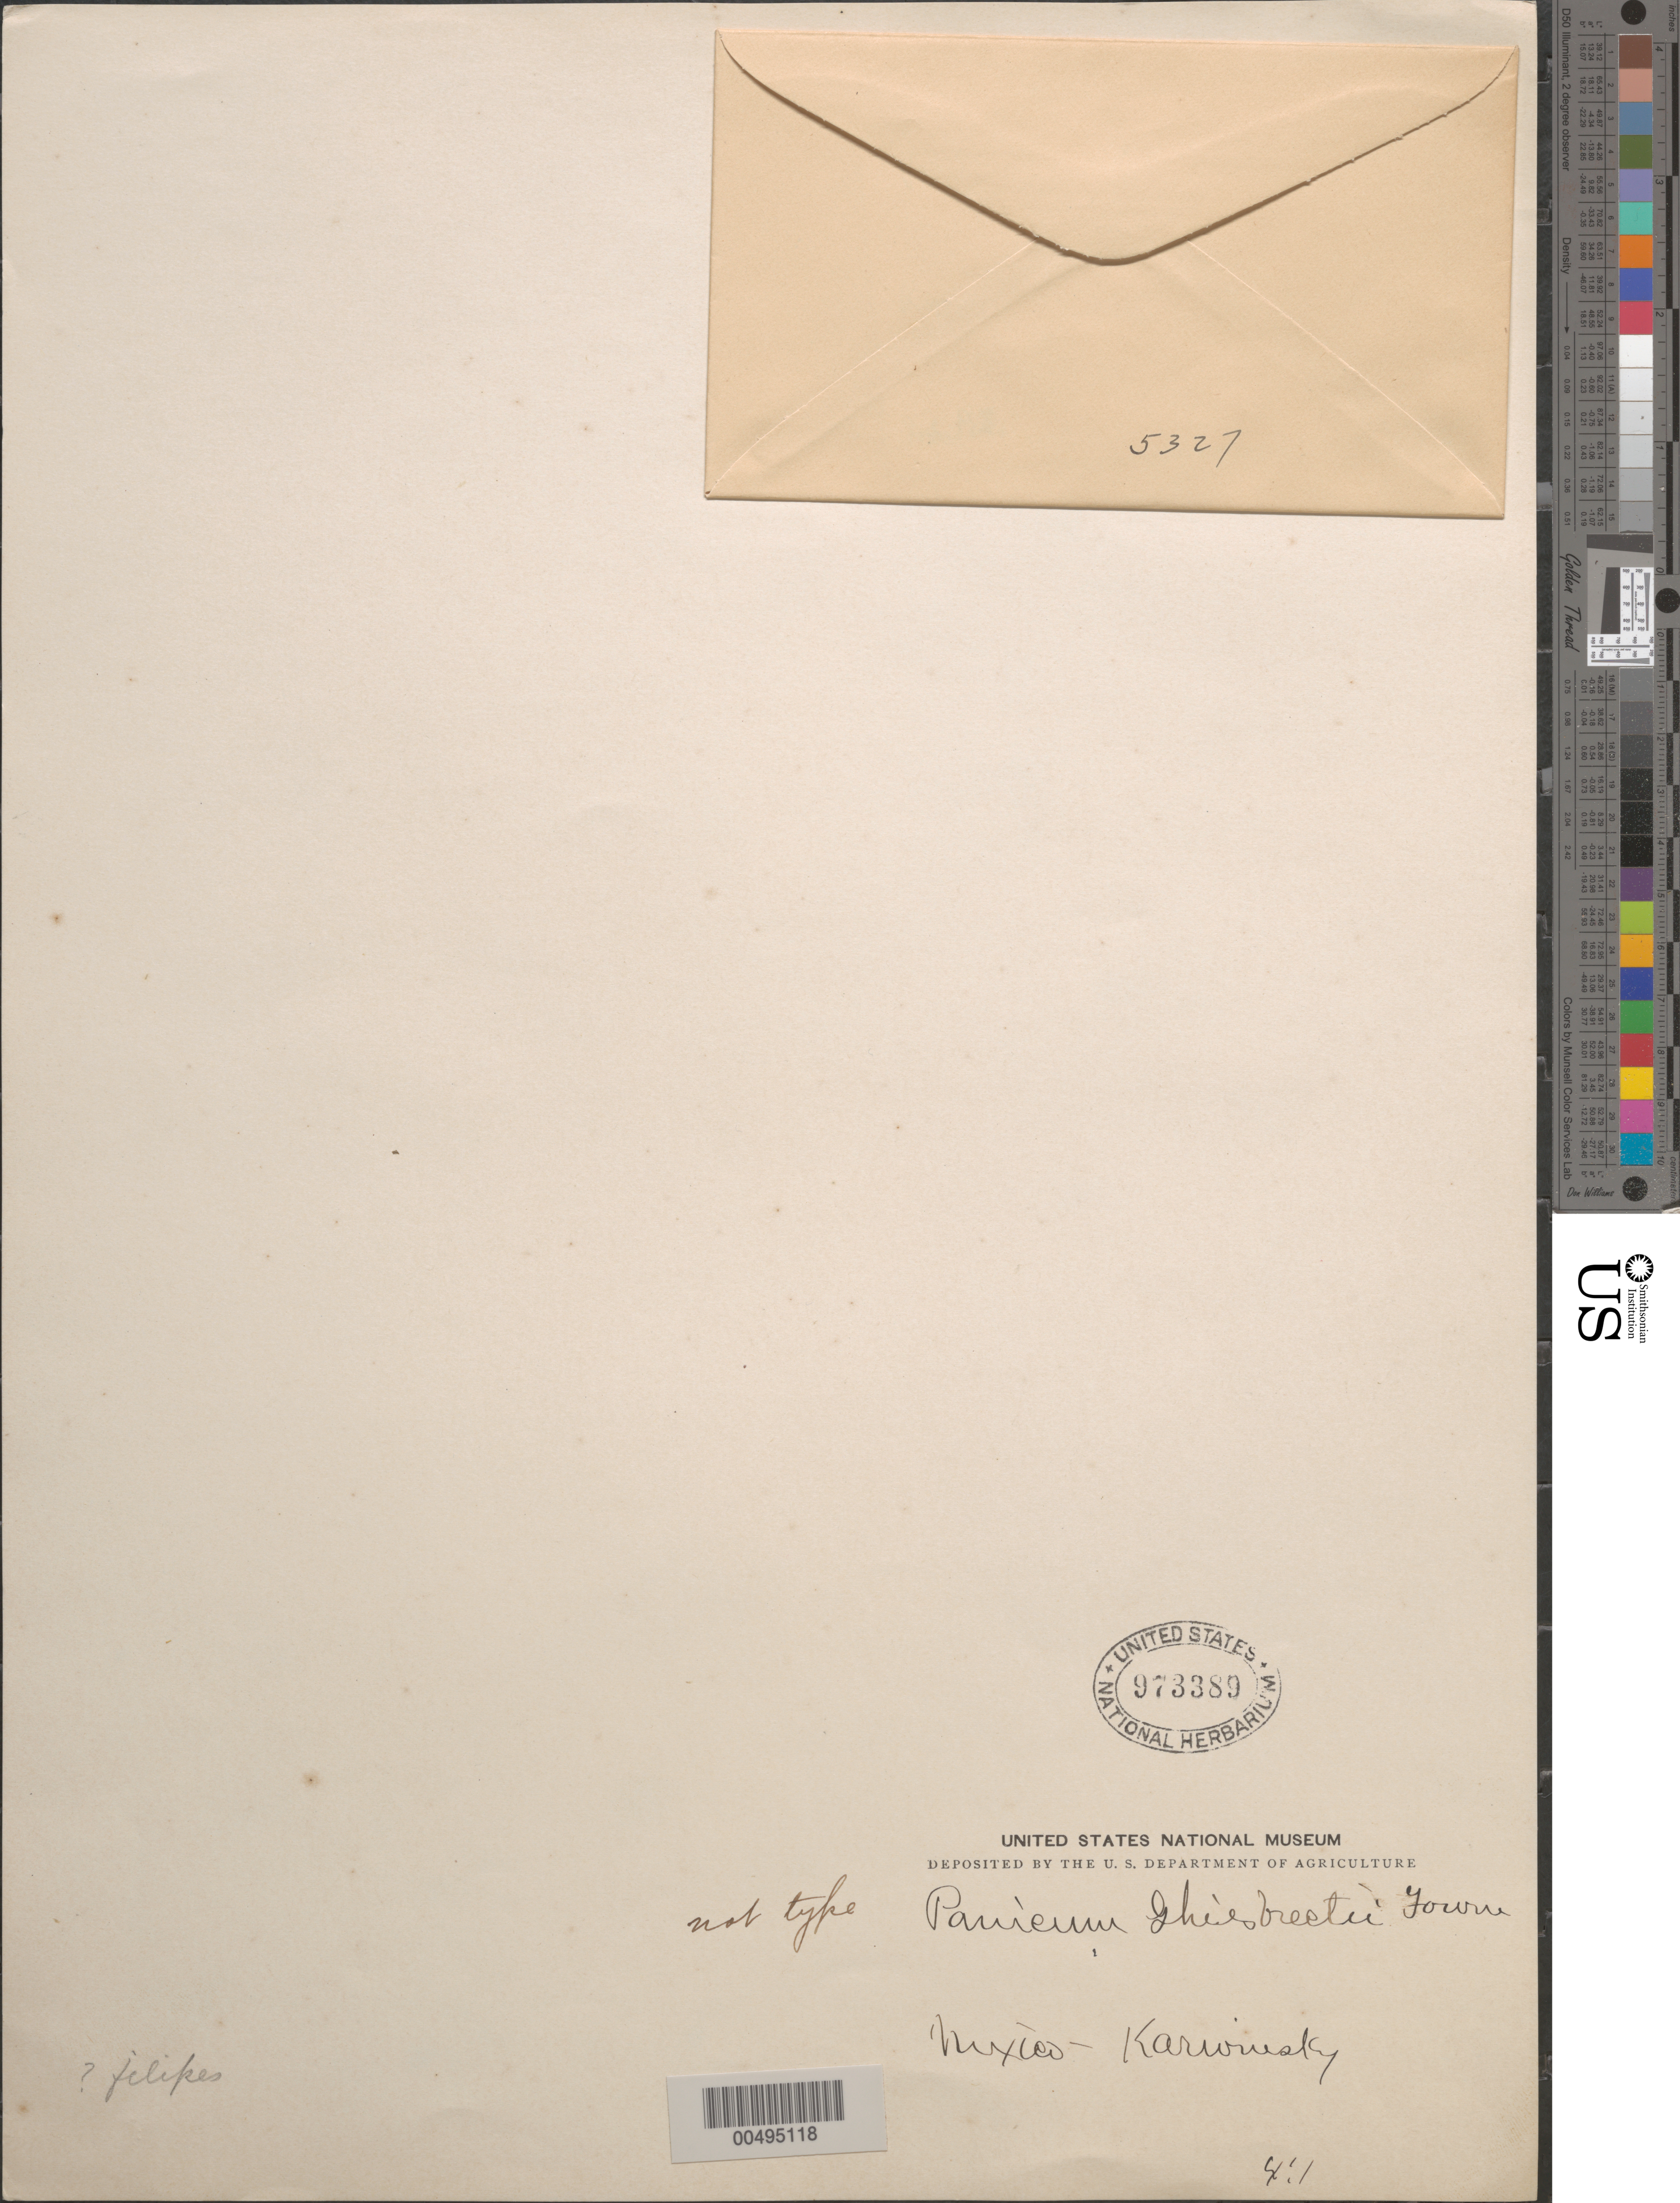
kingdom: Plantae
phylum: Tracheophyta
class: Liliopsida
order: Poales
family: Poaceae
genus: Panicum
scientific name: Panicum ghiesbreghtii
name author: E. Fourn.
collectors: W. F. Karwinski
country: Mexico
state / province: Durango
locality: San Ramon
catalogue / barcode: US 973389